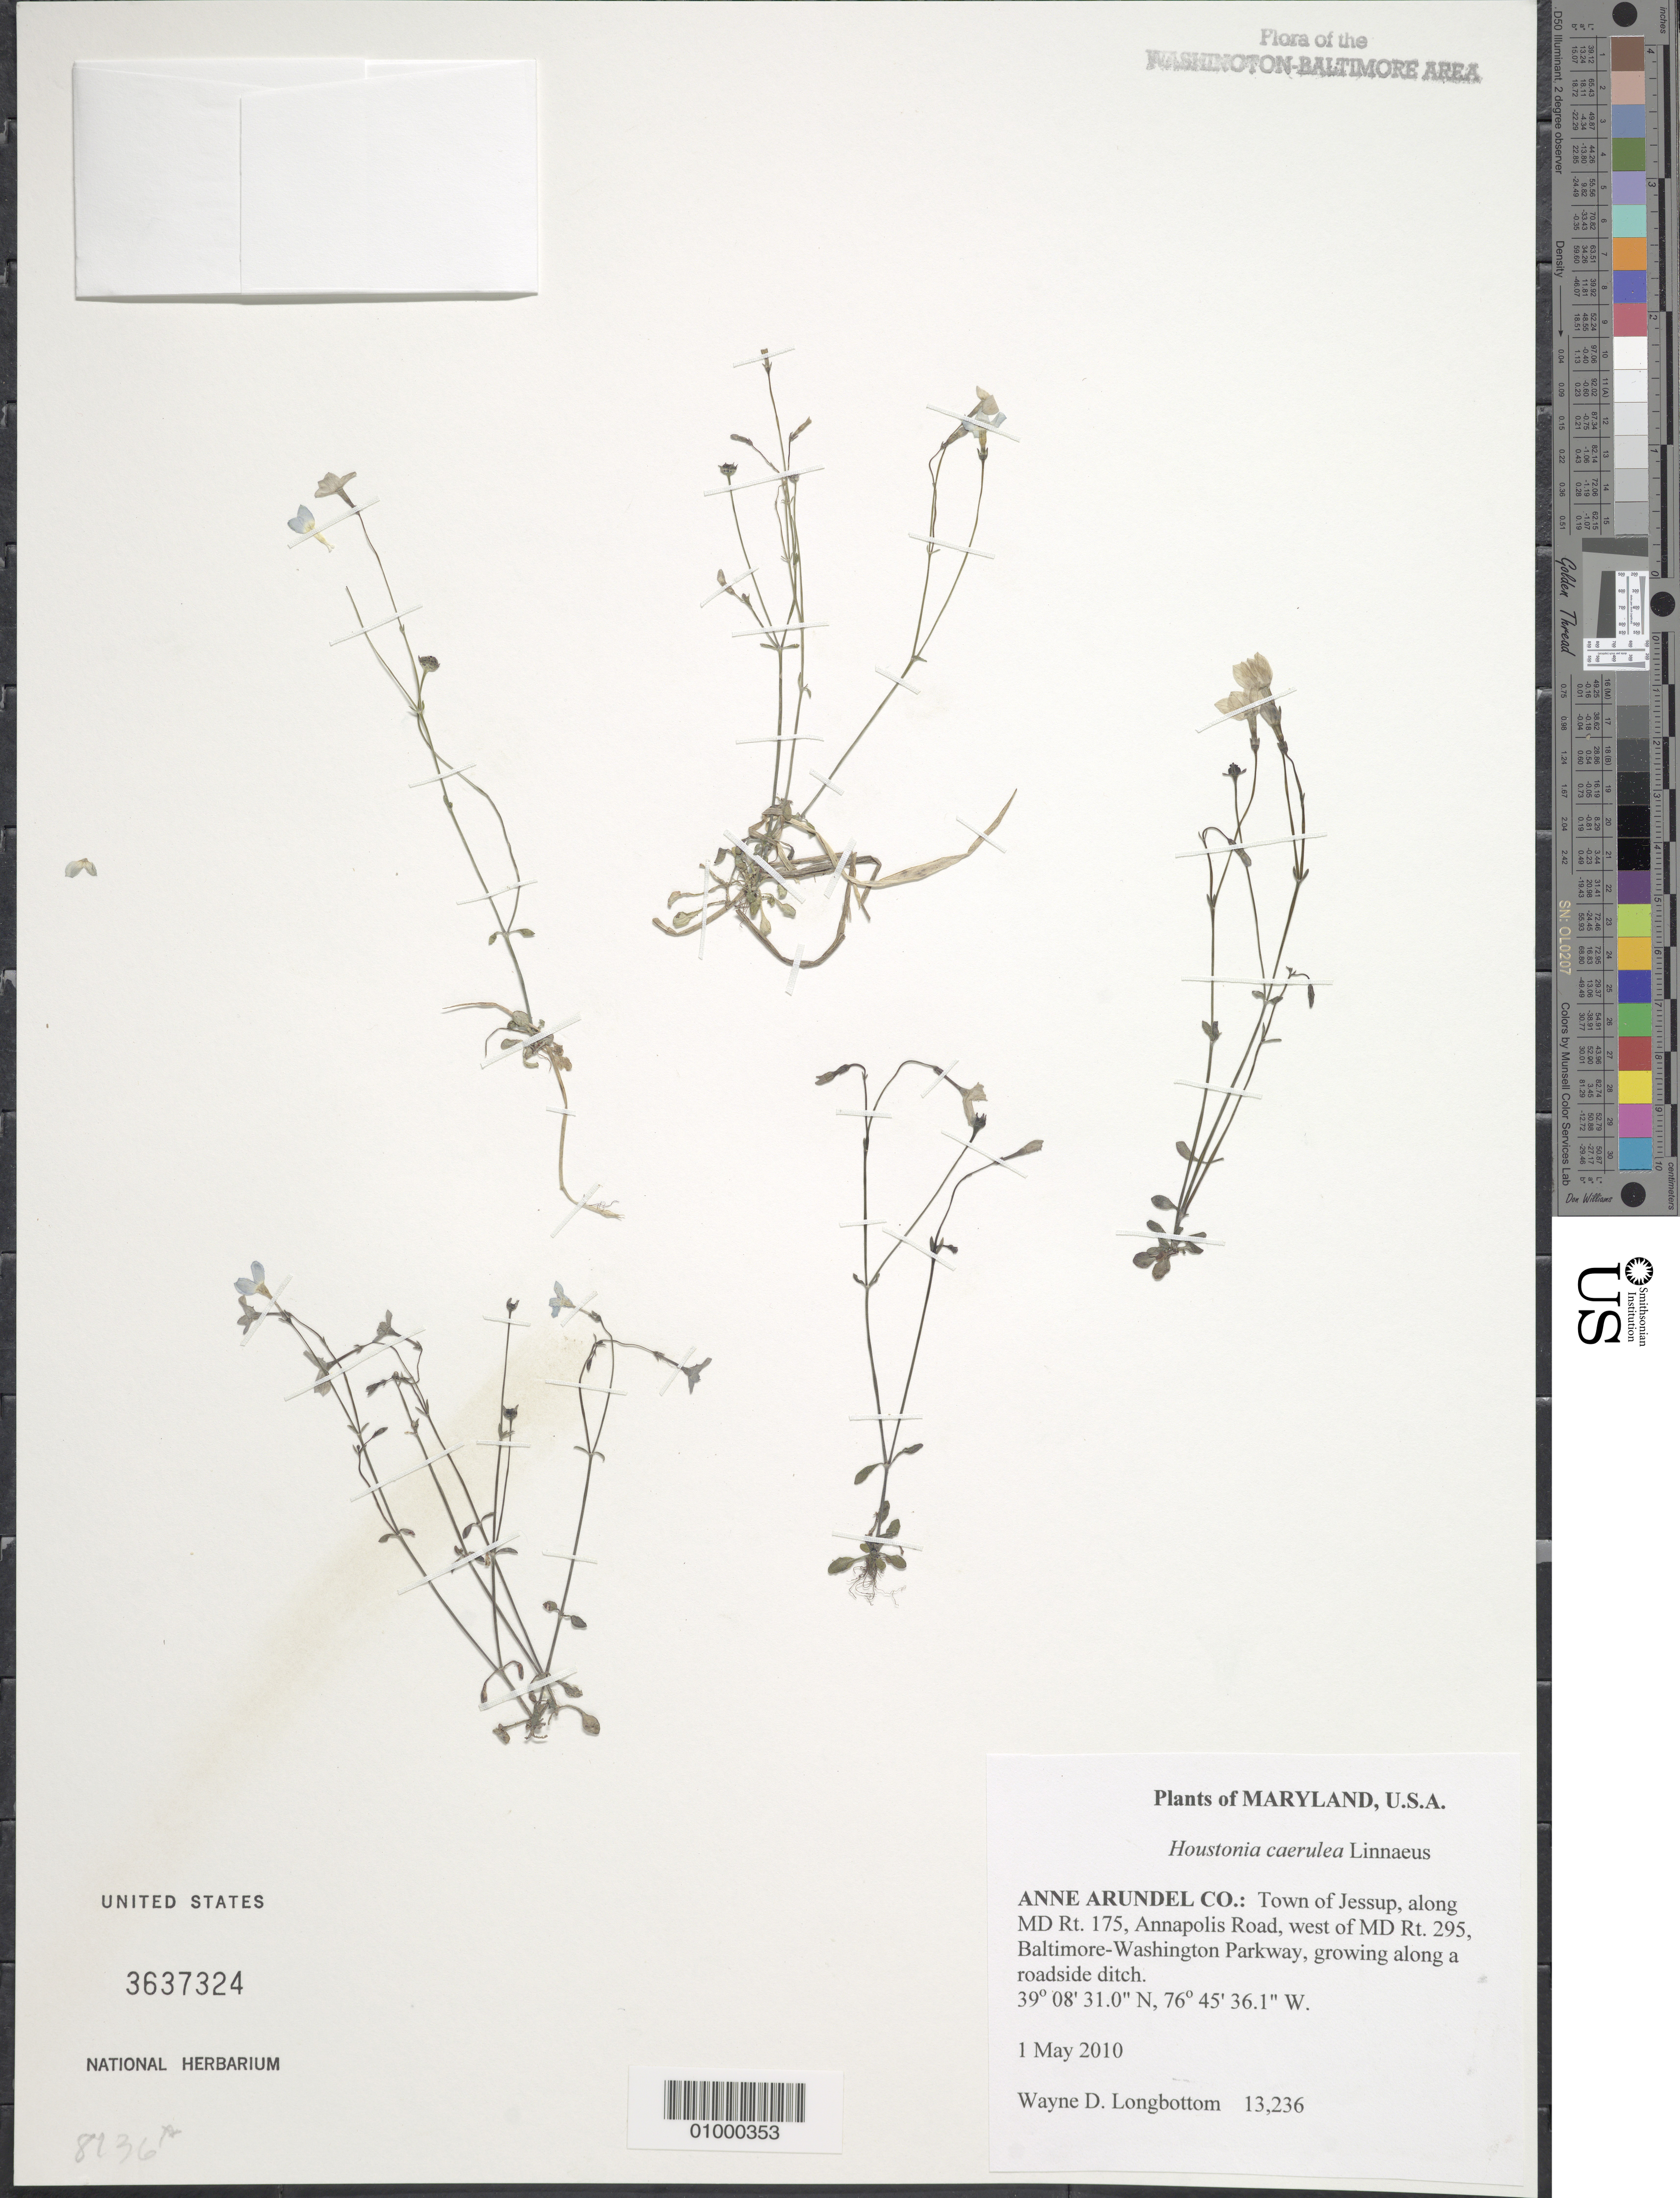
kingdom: Plantae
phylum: Tracheophyta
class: Magnoliopsida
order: Gentianales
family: Rubiaceae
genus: Houstonia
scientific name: Houstonia caerulea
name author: L.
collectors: W. D. Longbottom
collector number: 13236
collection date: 2010-05-01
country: United States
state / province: Maryland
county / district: Anne Arundel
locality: Town of Jessup, along MD Rt. 175, Annapolis Road, west of MD Rt. 295, Baltimore-Washington Parkway, growing along a roadside ditch.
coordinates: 38 08 31 N, 76 5 36.1 W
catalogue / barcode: US 3637324